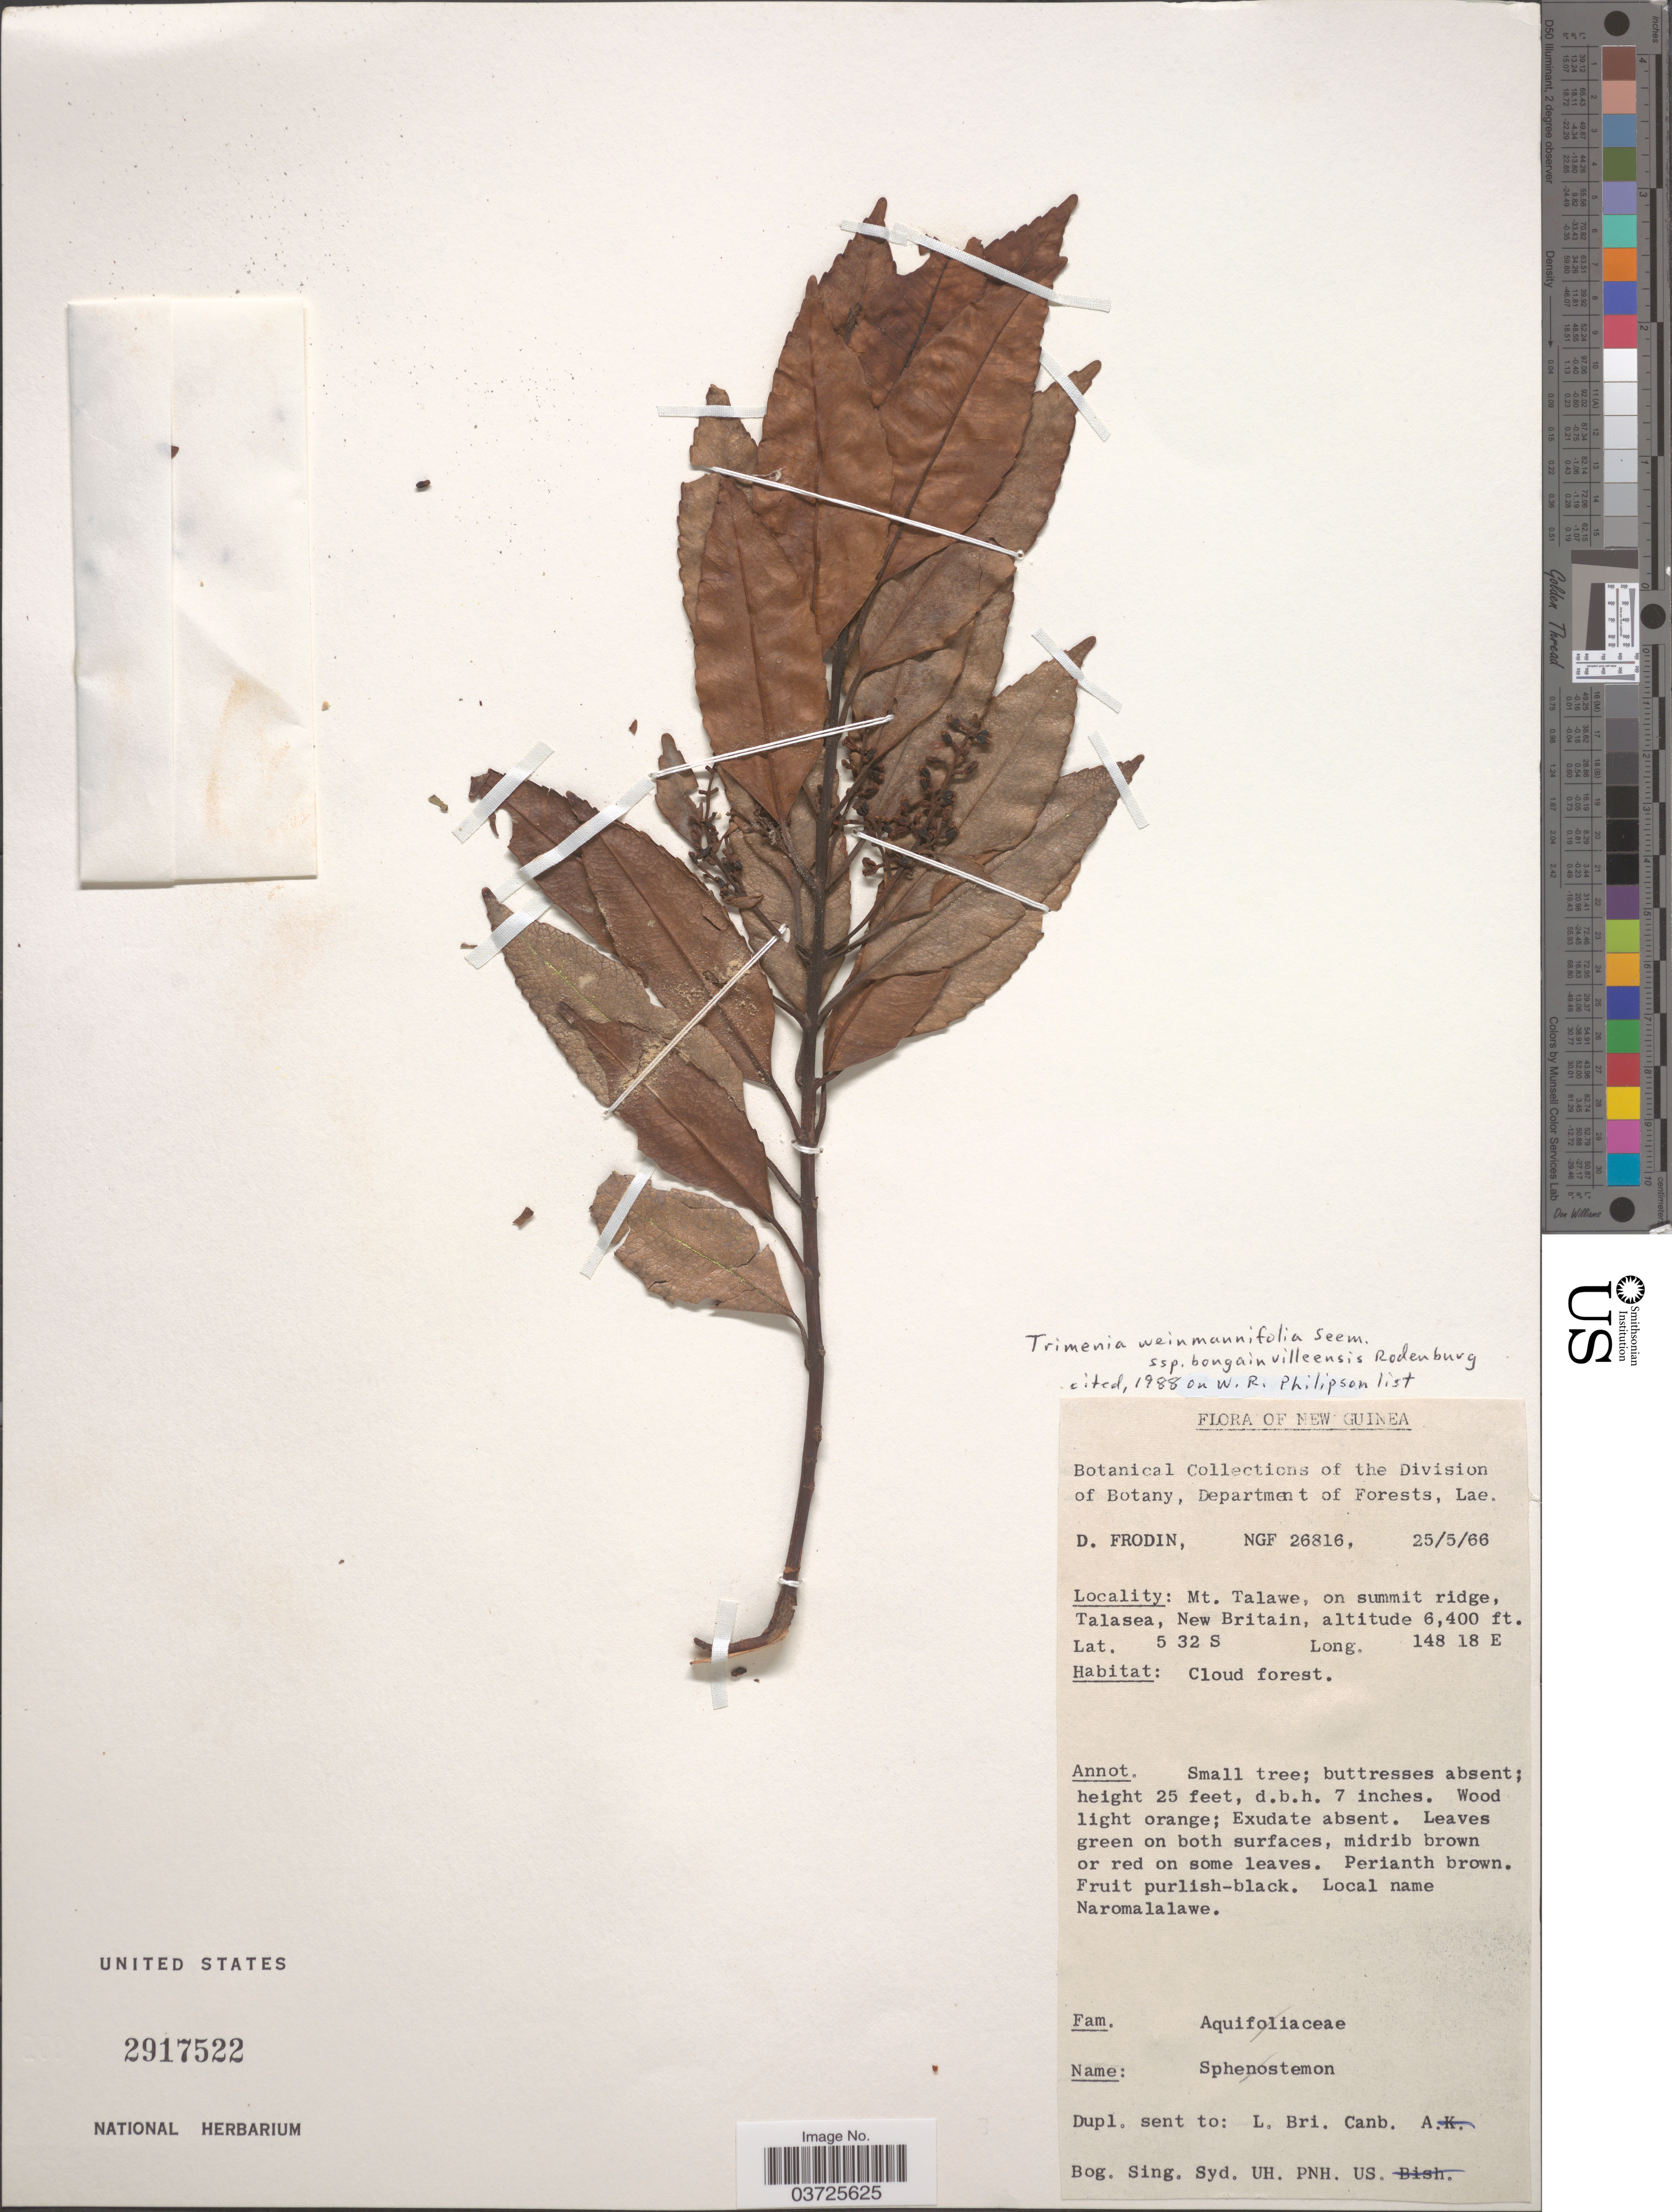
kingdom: Plantae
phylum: Tracheophyta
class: Magnoliopsida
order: Austrobaileyales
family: Trimeniaceae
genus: Trimenia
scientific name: Trimenia weinmanniifolia subsp. bougainvilleensis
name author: Rodenb.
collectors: D. G. Frodin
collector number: NGF26816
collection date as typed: Transcribed d/m/y: 25/5/66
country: Papua New Guinea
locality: New Guinea. Mt. Talawe, on summit ridge, Talasea, New Britain.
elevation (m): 1951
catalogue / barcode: US 2917522